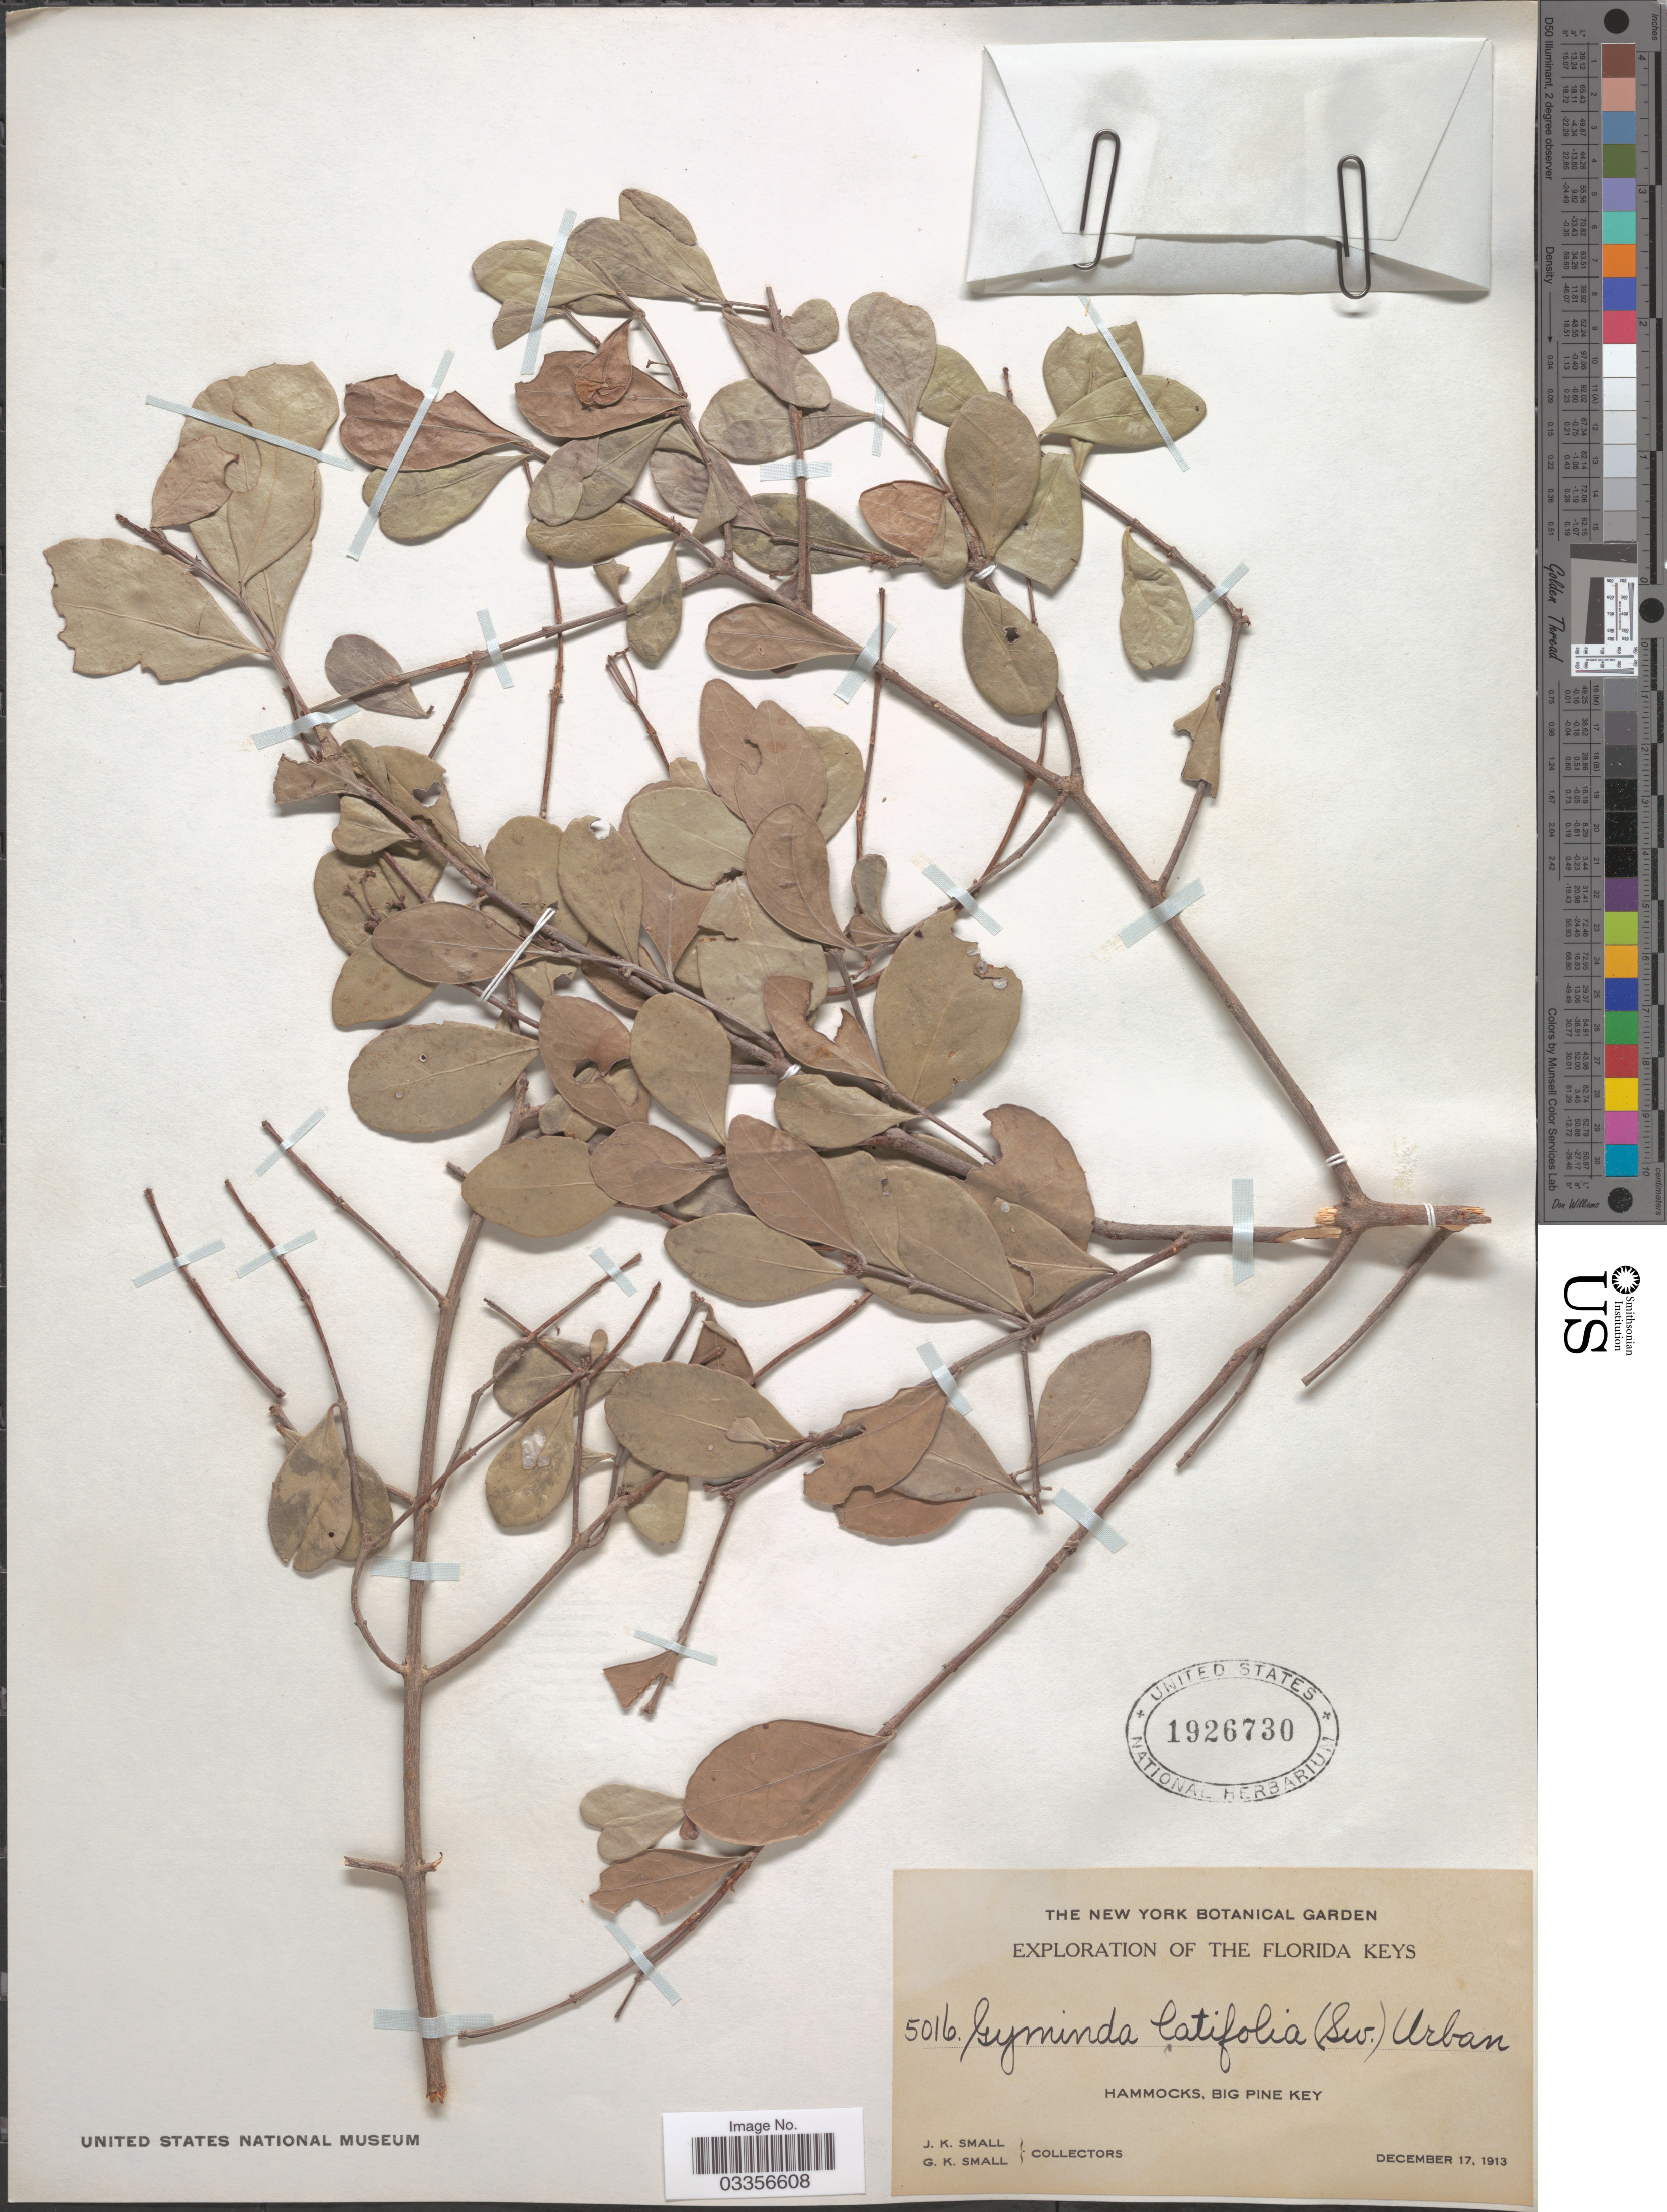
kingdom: Plantae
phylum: Tracheophyta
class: Magnoliopsida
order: Celastrales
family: Celastraceae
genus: Gyminda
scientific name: Gyminda latifolia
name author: (Sw.) Urb.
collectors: J. K. Small & G. K. Small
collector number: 5016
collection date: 1913-12-17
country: United States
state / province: Florida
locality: Florida Keys, Hammocks, Big Pine Key.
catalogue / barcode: US 1926730